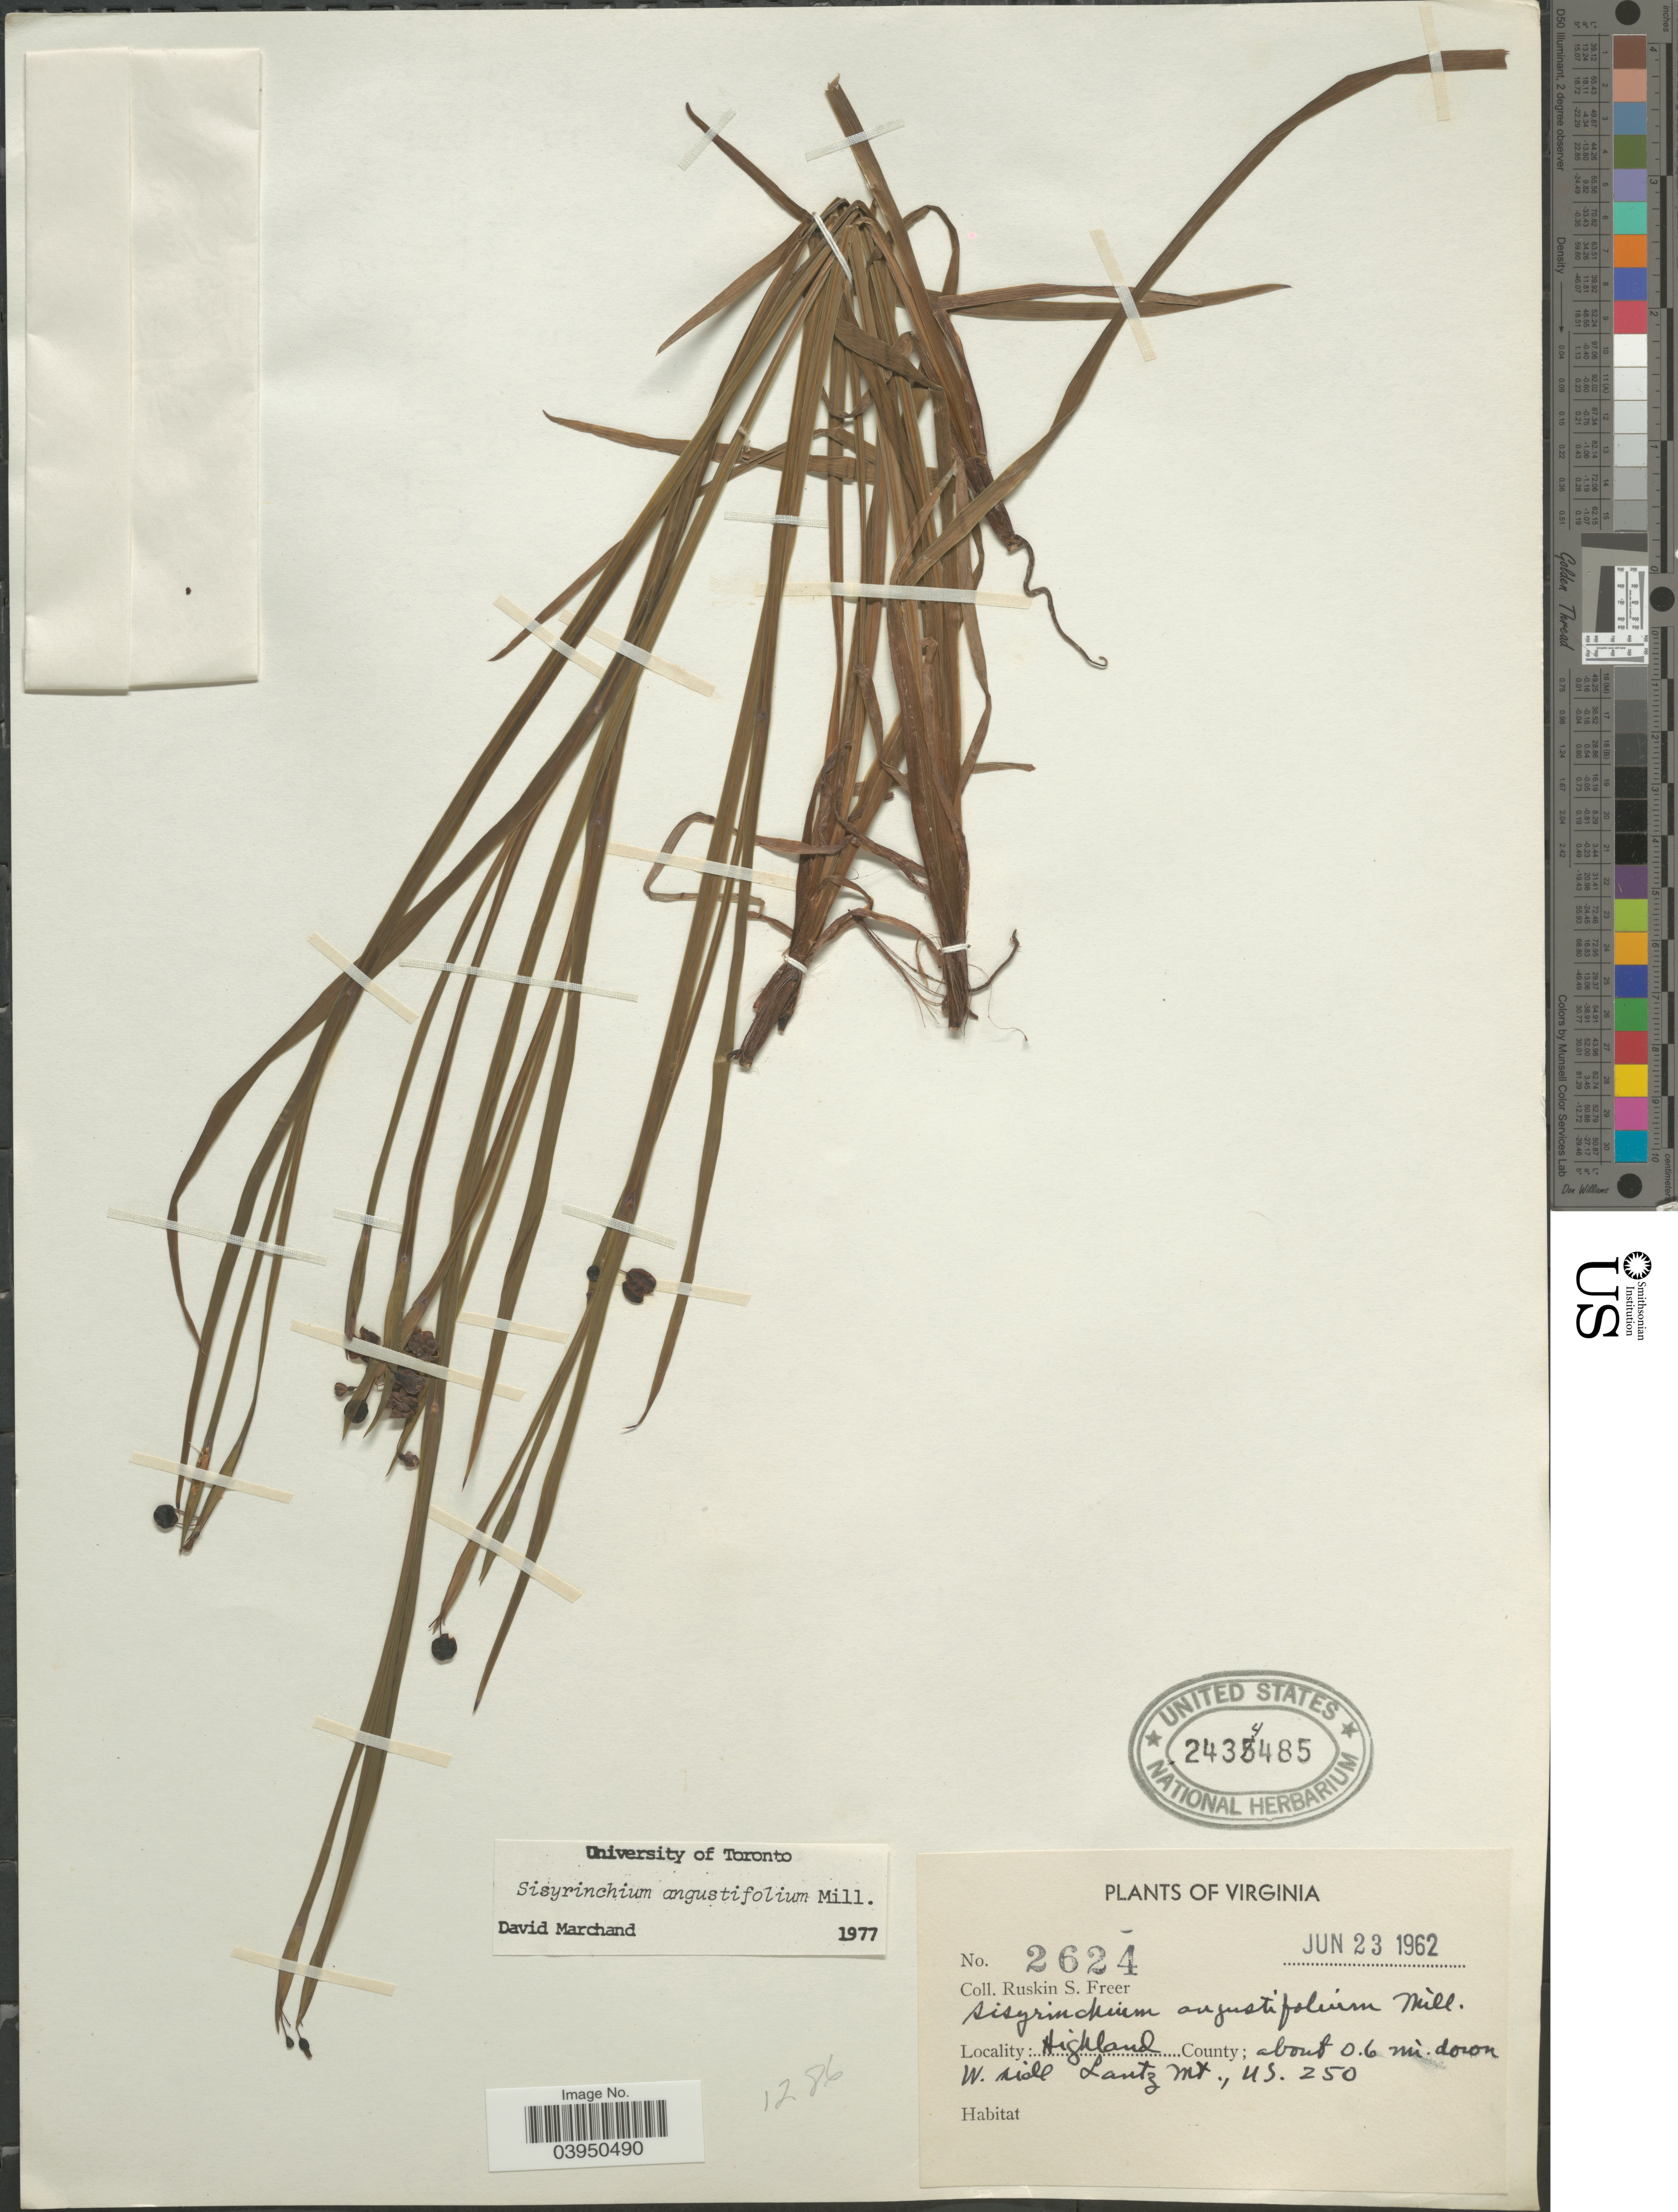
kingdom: Plantae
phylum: Tracheophyta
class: Liliopsida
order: Asparagales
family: Iridaceae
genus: Sisyrinchium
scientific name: Sisyrinchium angustifolium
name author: Mill.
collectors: R. Freer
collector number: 2624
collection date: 1962-06-23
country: United States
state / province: Virginia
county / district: Highland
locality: about 0.6 mi. down W. side Lantz Mt., U.S. 250.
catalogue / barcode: US 2434485